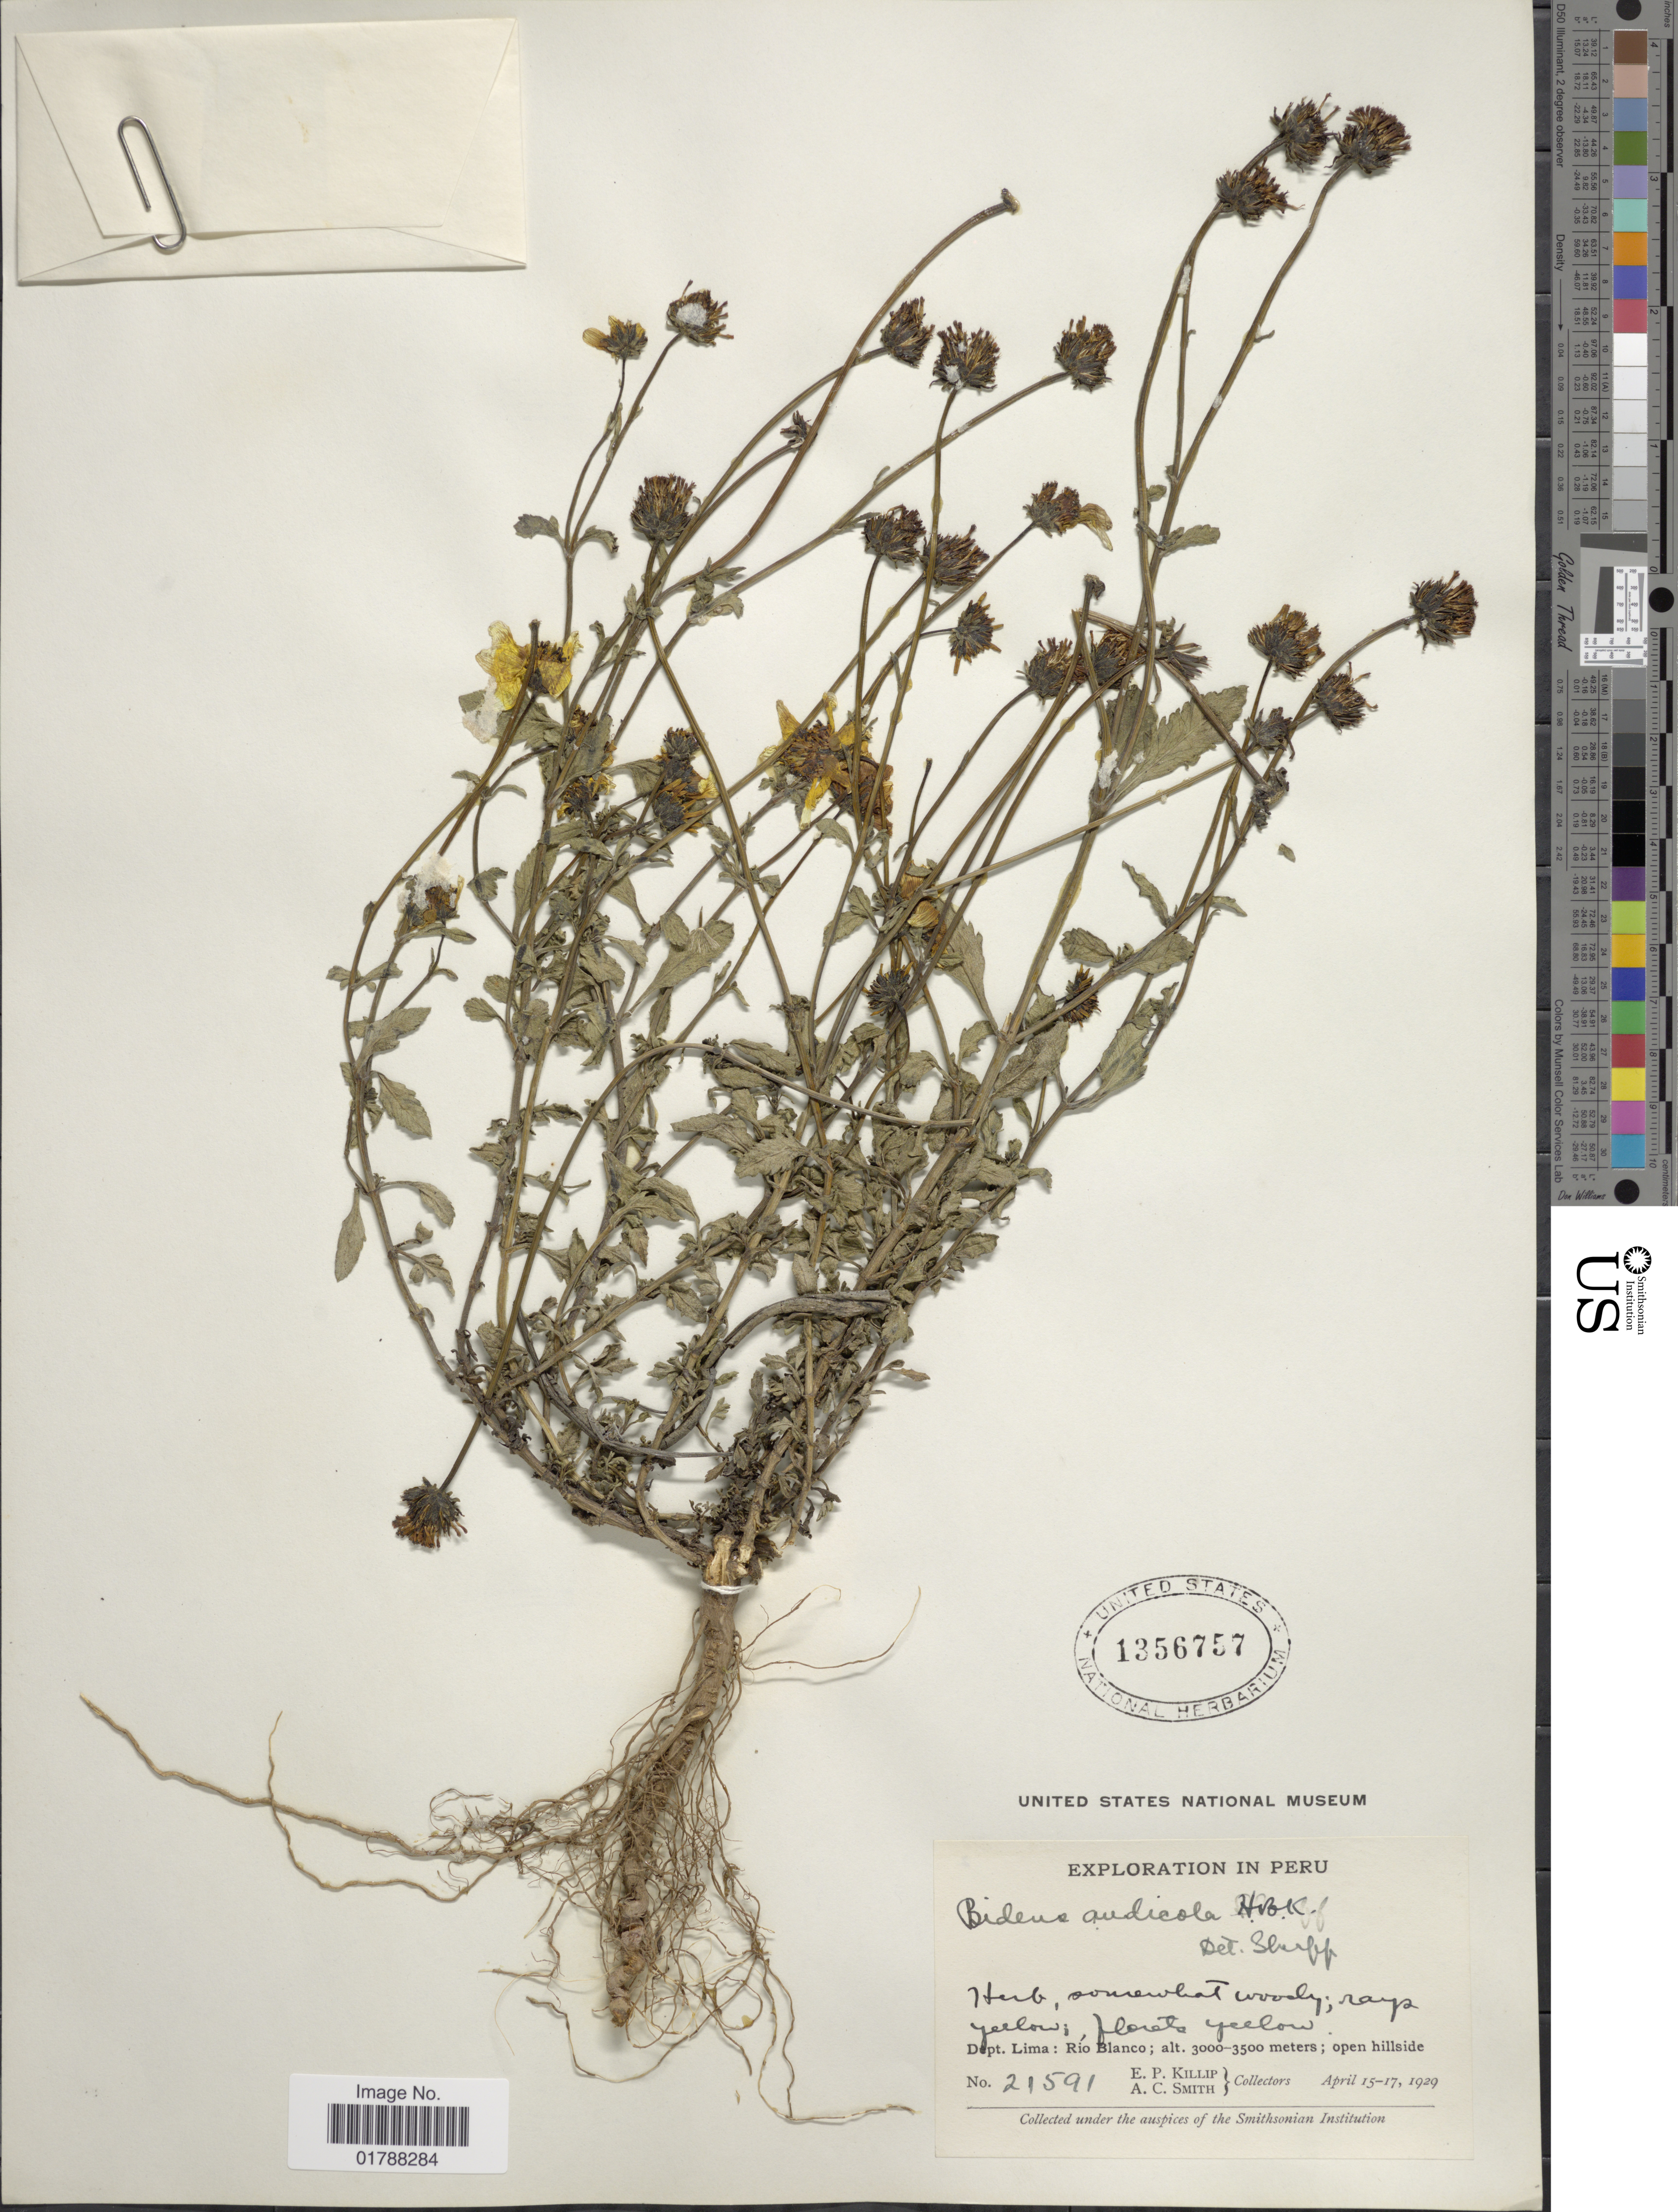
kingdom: Plantae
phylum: Tracheophyta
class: Magnoliopsida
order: Asterales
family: Asteraceae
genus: Bidens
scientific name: Bidens andicola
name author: Kunth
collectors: E. P. Killip & A. C. Smith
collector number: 21591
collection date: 1929-04-15/1929-04-17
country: Peru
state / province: Lima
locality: Río Blanco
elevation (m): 3000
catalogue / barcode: US 1356757